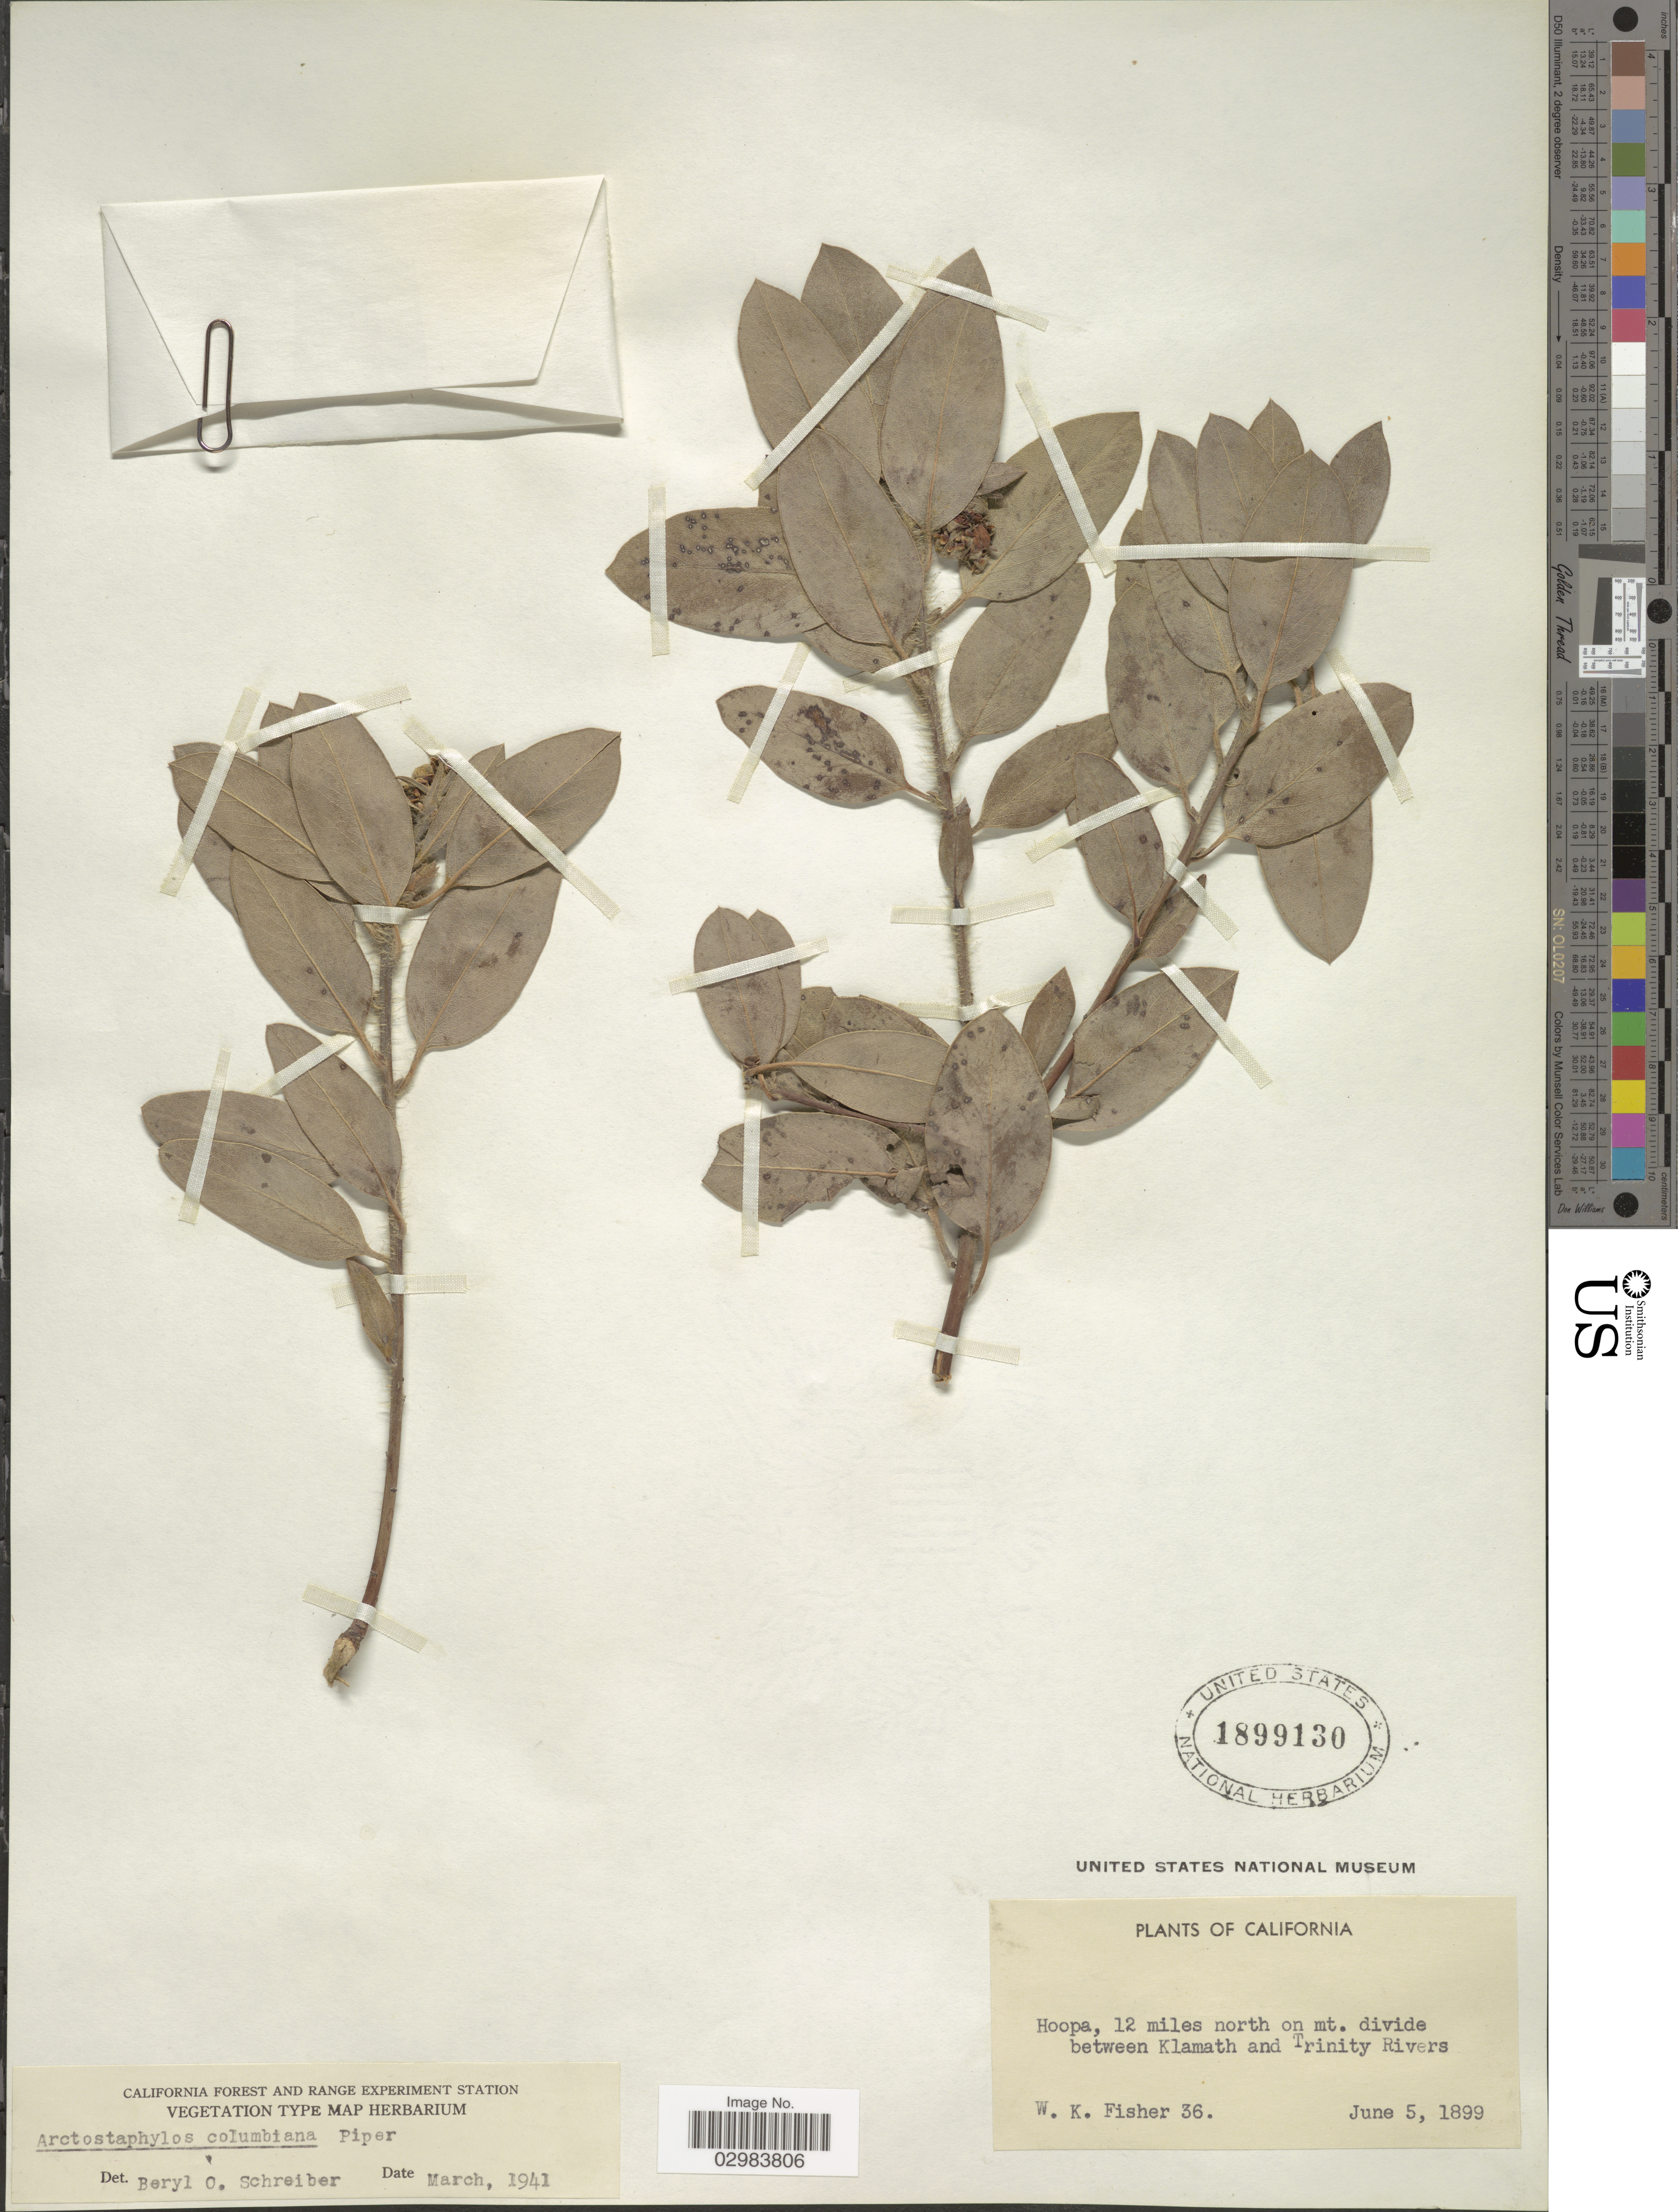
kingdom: Plantae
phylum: Tracheophyta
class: Magnoliopsida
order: Ericales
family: Ericaceae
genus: Arctostaphylos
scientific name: Arctostaphylos columbiana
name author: Piper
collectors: W. K. Fisher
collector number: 36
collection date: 1899-06-05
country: United States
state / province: California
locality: Hoopa Valley, 12 mi. north on mt. divide between Klamath and Trinity R.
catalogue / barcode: US 1899130